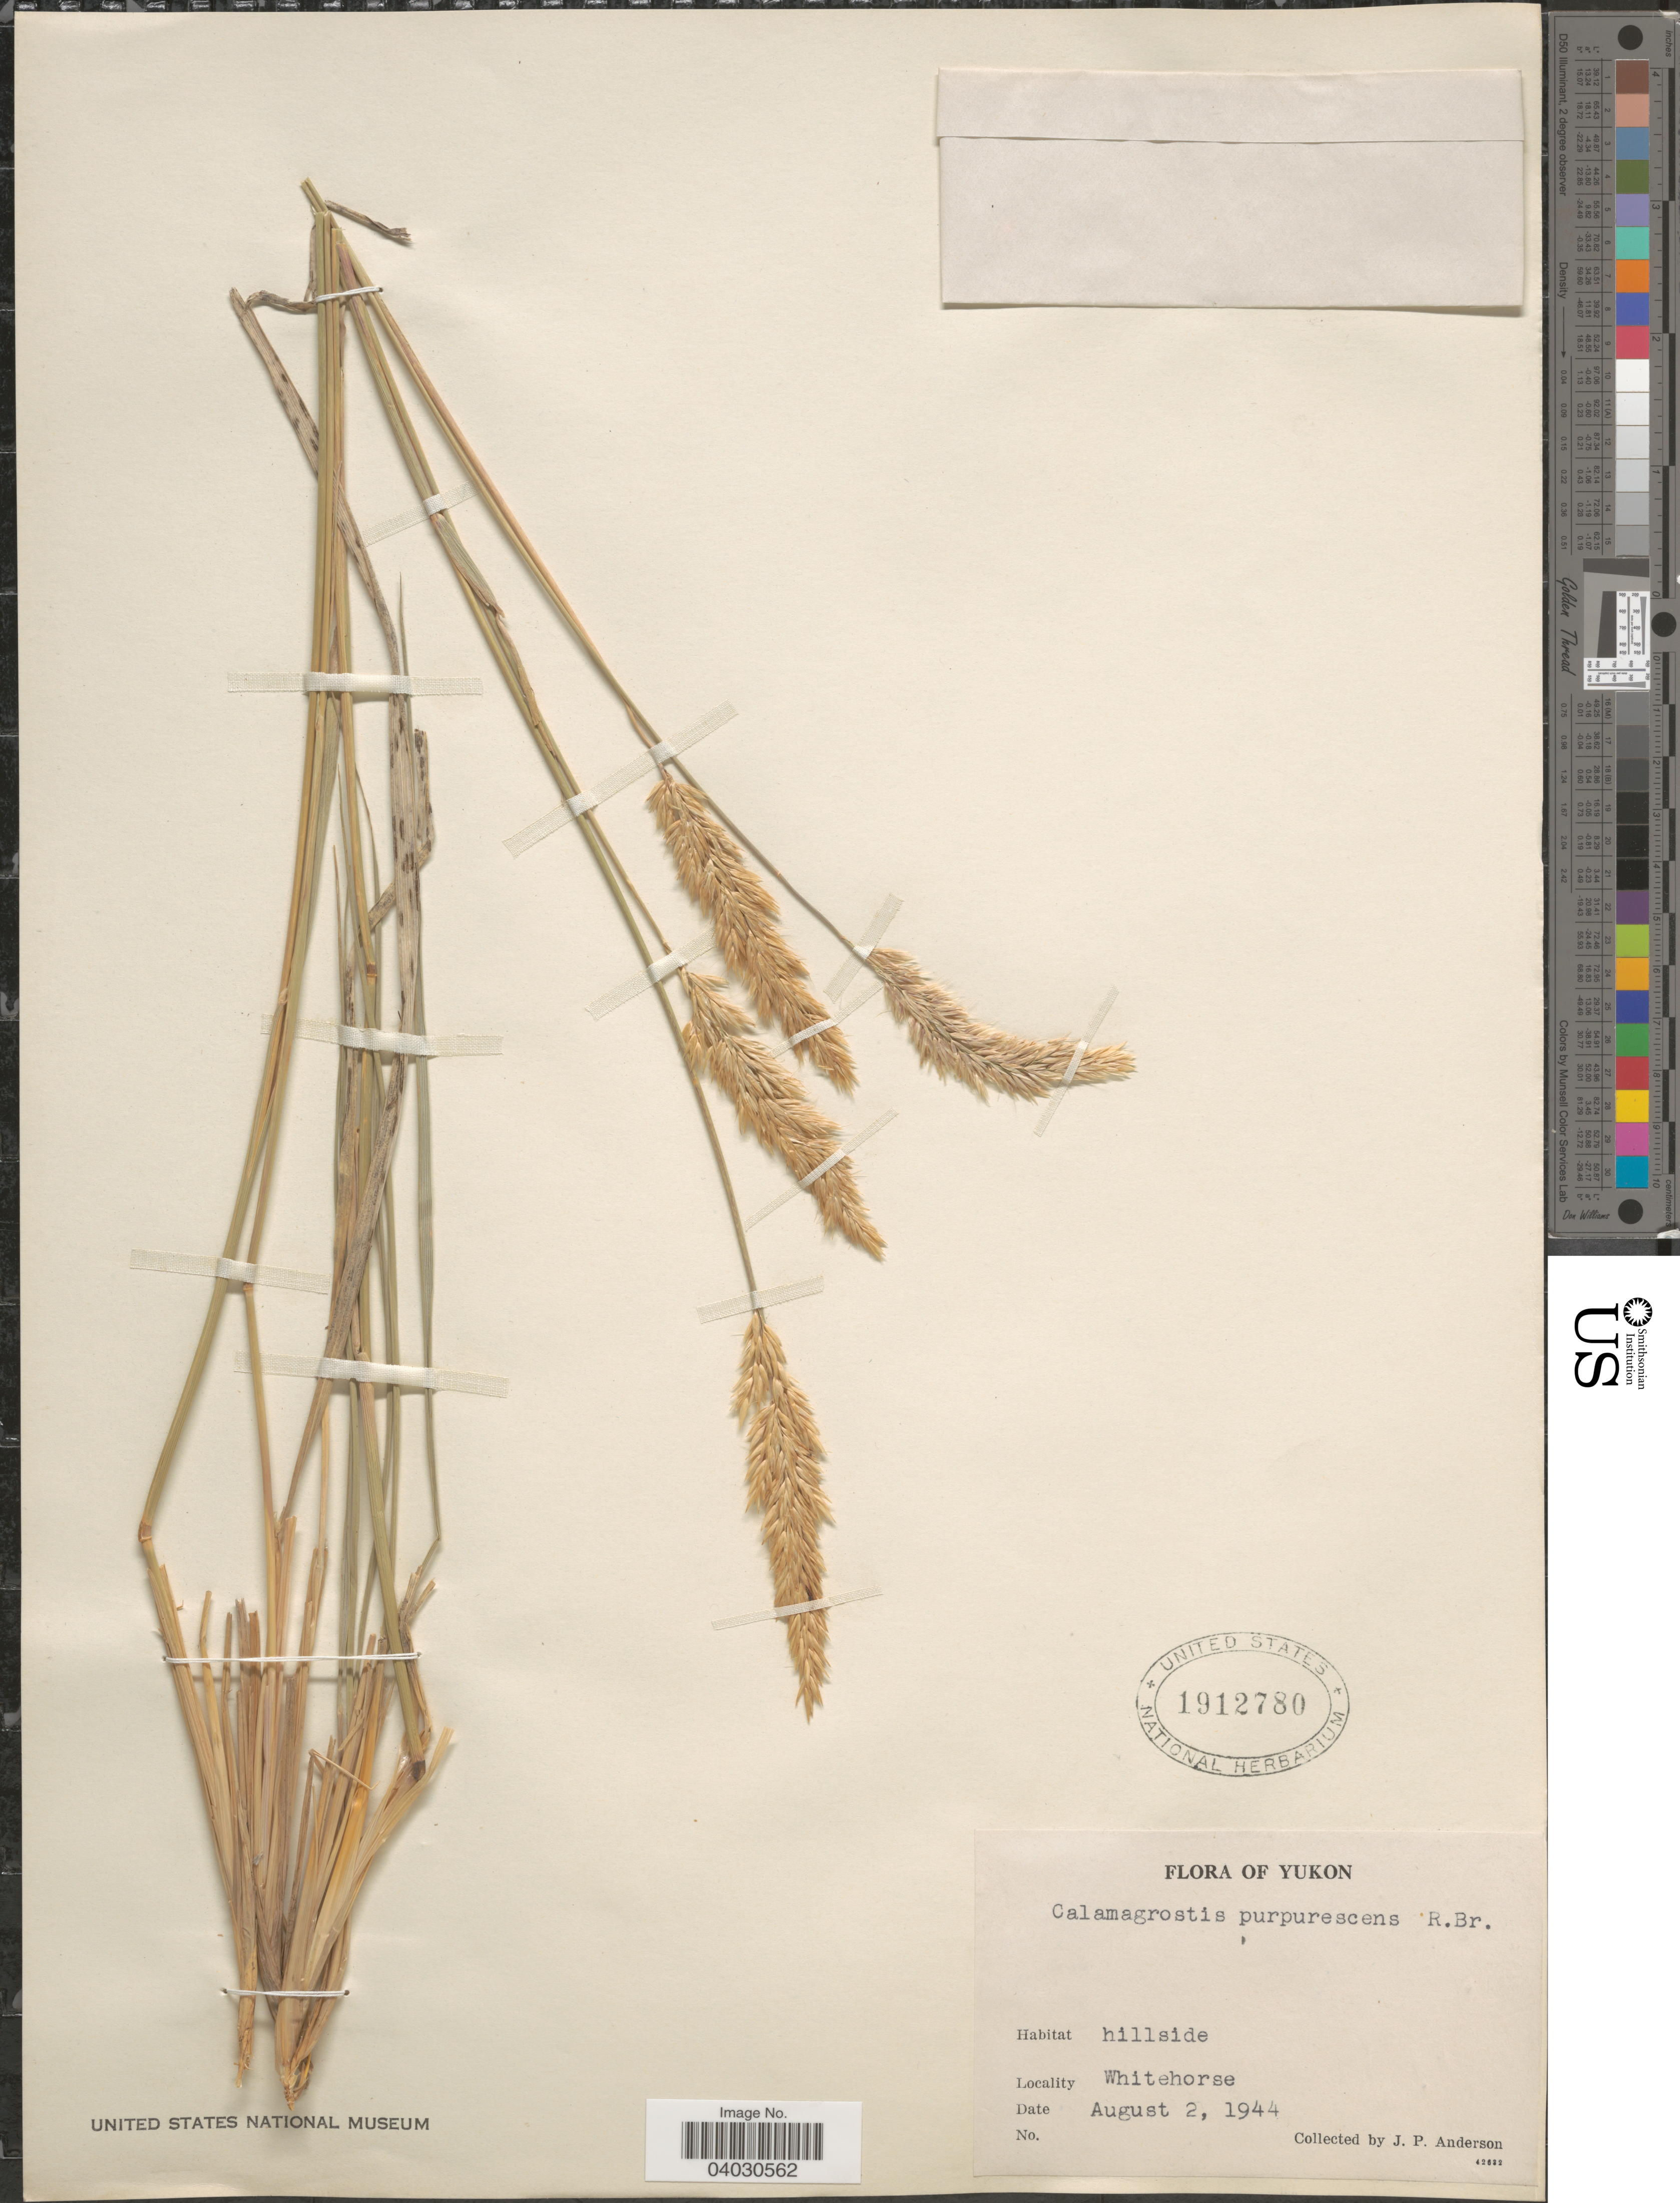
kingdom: Plantae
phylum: Tracheophyta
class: Liliopsida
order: Poales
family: Poaceae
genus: Calamagrostis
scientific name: Calamagrostis purpurascens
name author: R. Br.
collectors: J. P. Anderson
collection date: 1944-08-02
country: Canada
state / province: Yukon Territory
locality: Yukon. Whitehorse.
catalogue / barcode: US 1912780